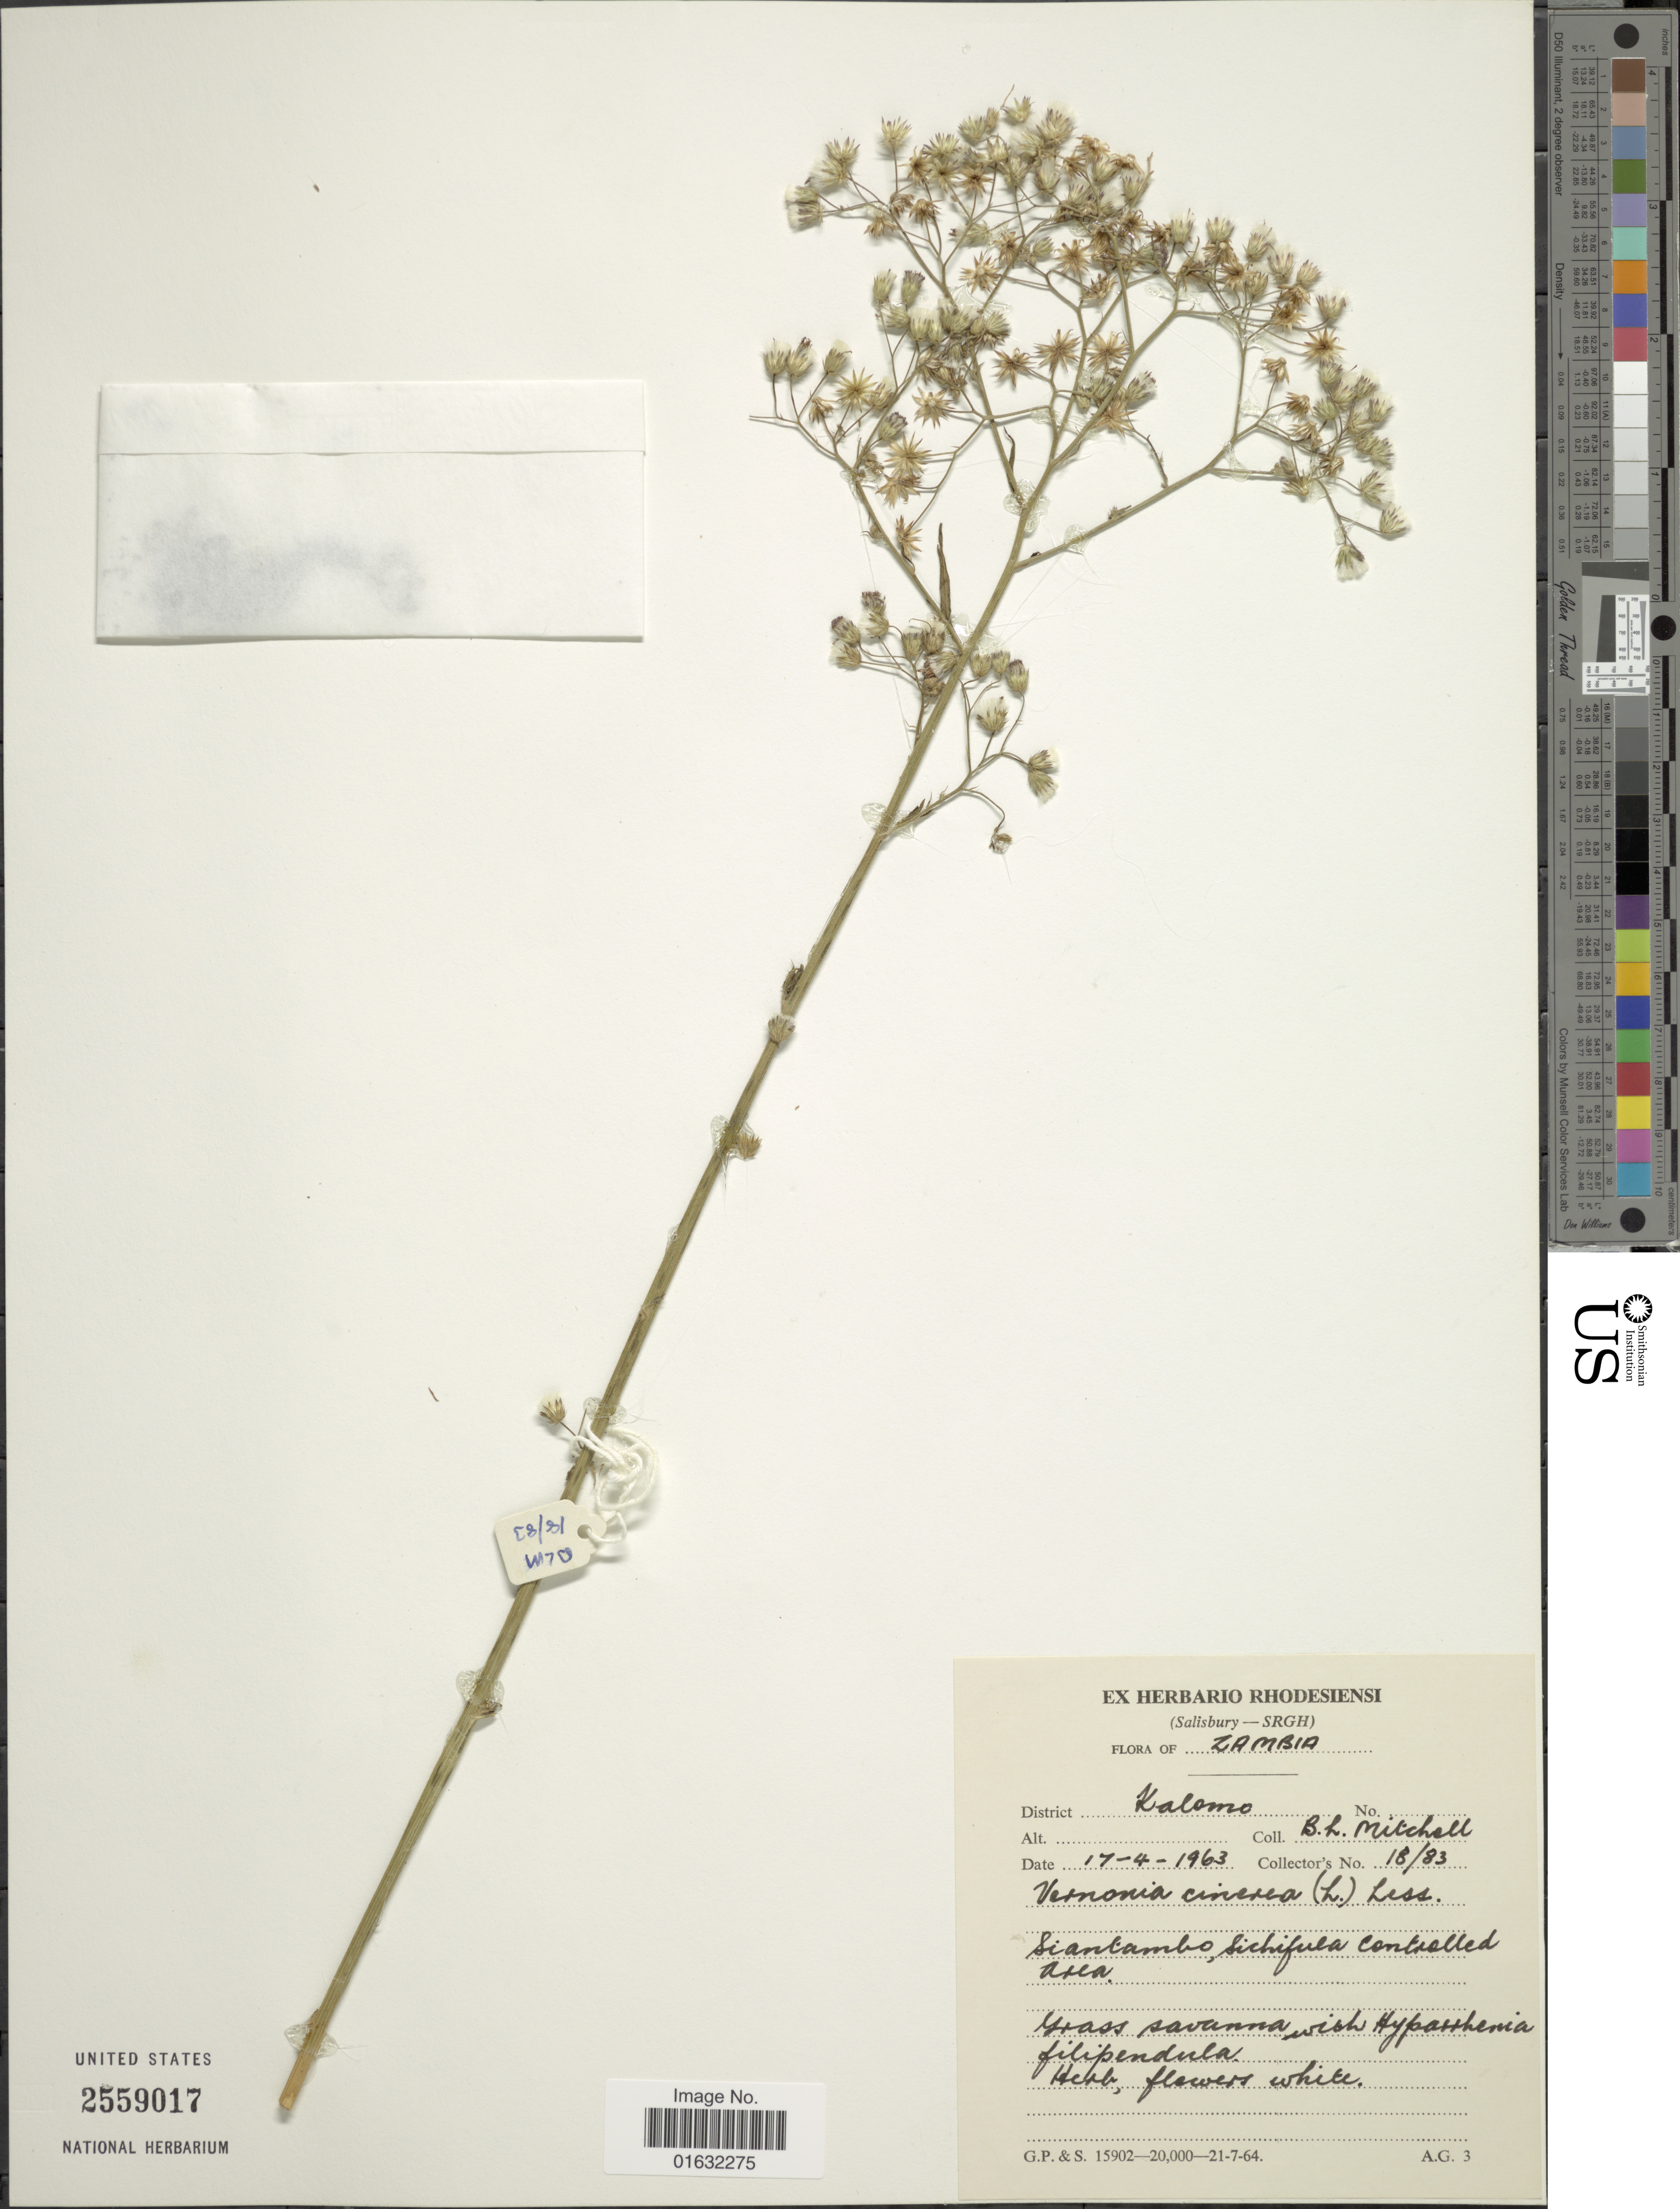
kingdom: Plantae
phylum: Tracheophyta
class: Magnoliopsida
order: Asterales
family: Asteraceae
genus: Cyanthillium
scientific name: Cyanthillium cinereum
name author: (L.) H. Rob.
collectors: B. Mitchell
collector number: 18/83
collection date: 1963-04-17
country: Zambia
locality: Kalomo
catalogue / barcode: US 2559017